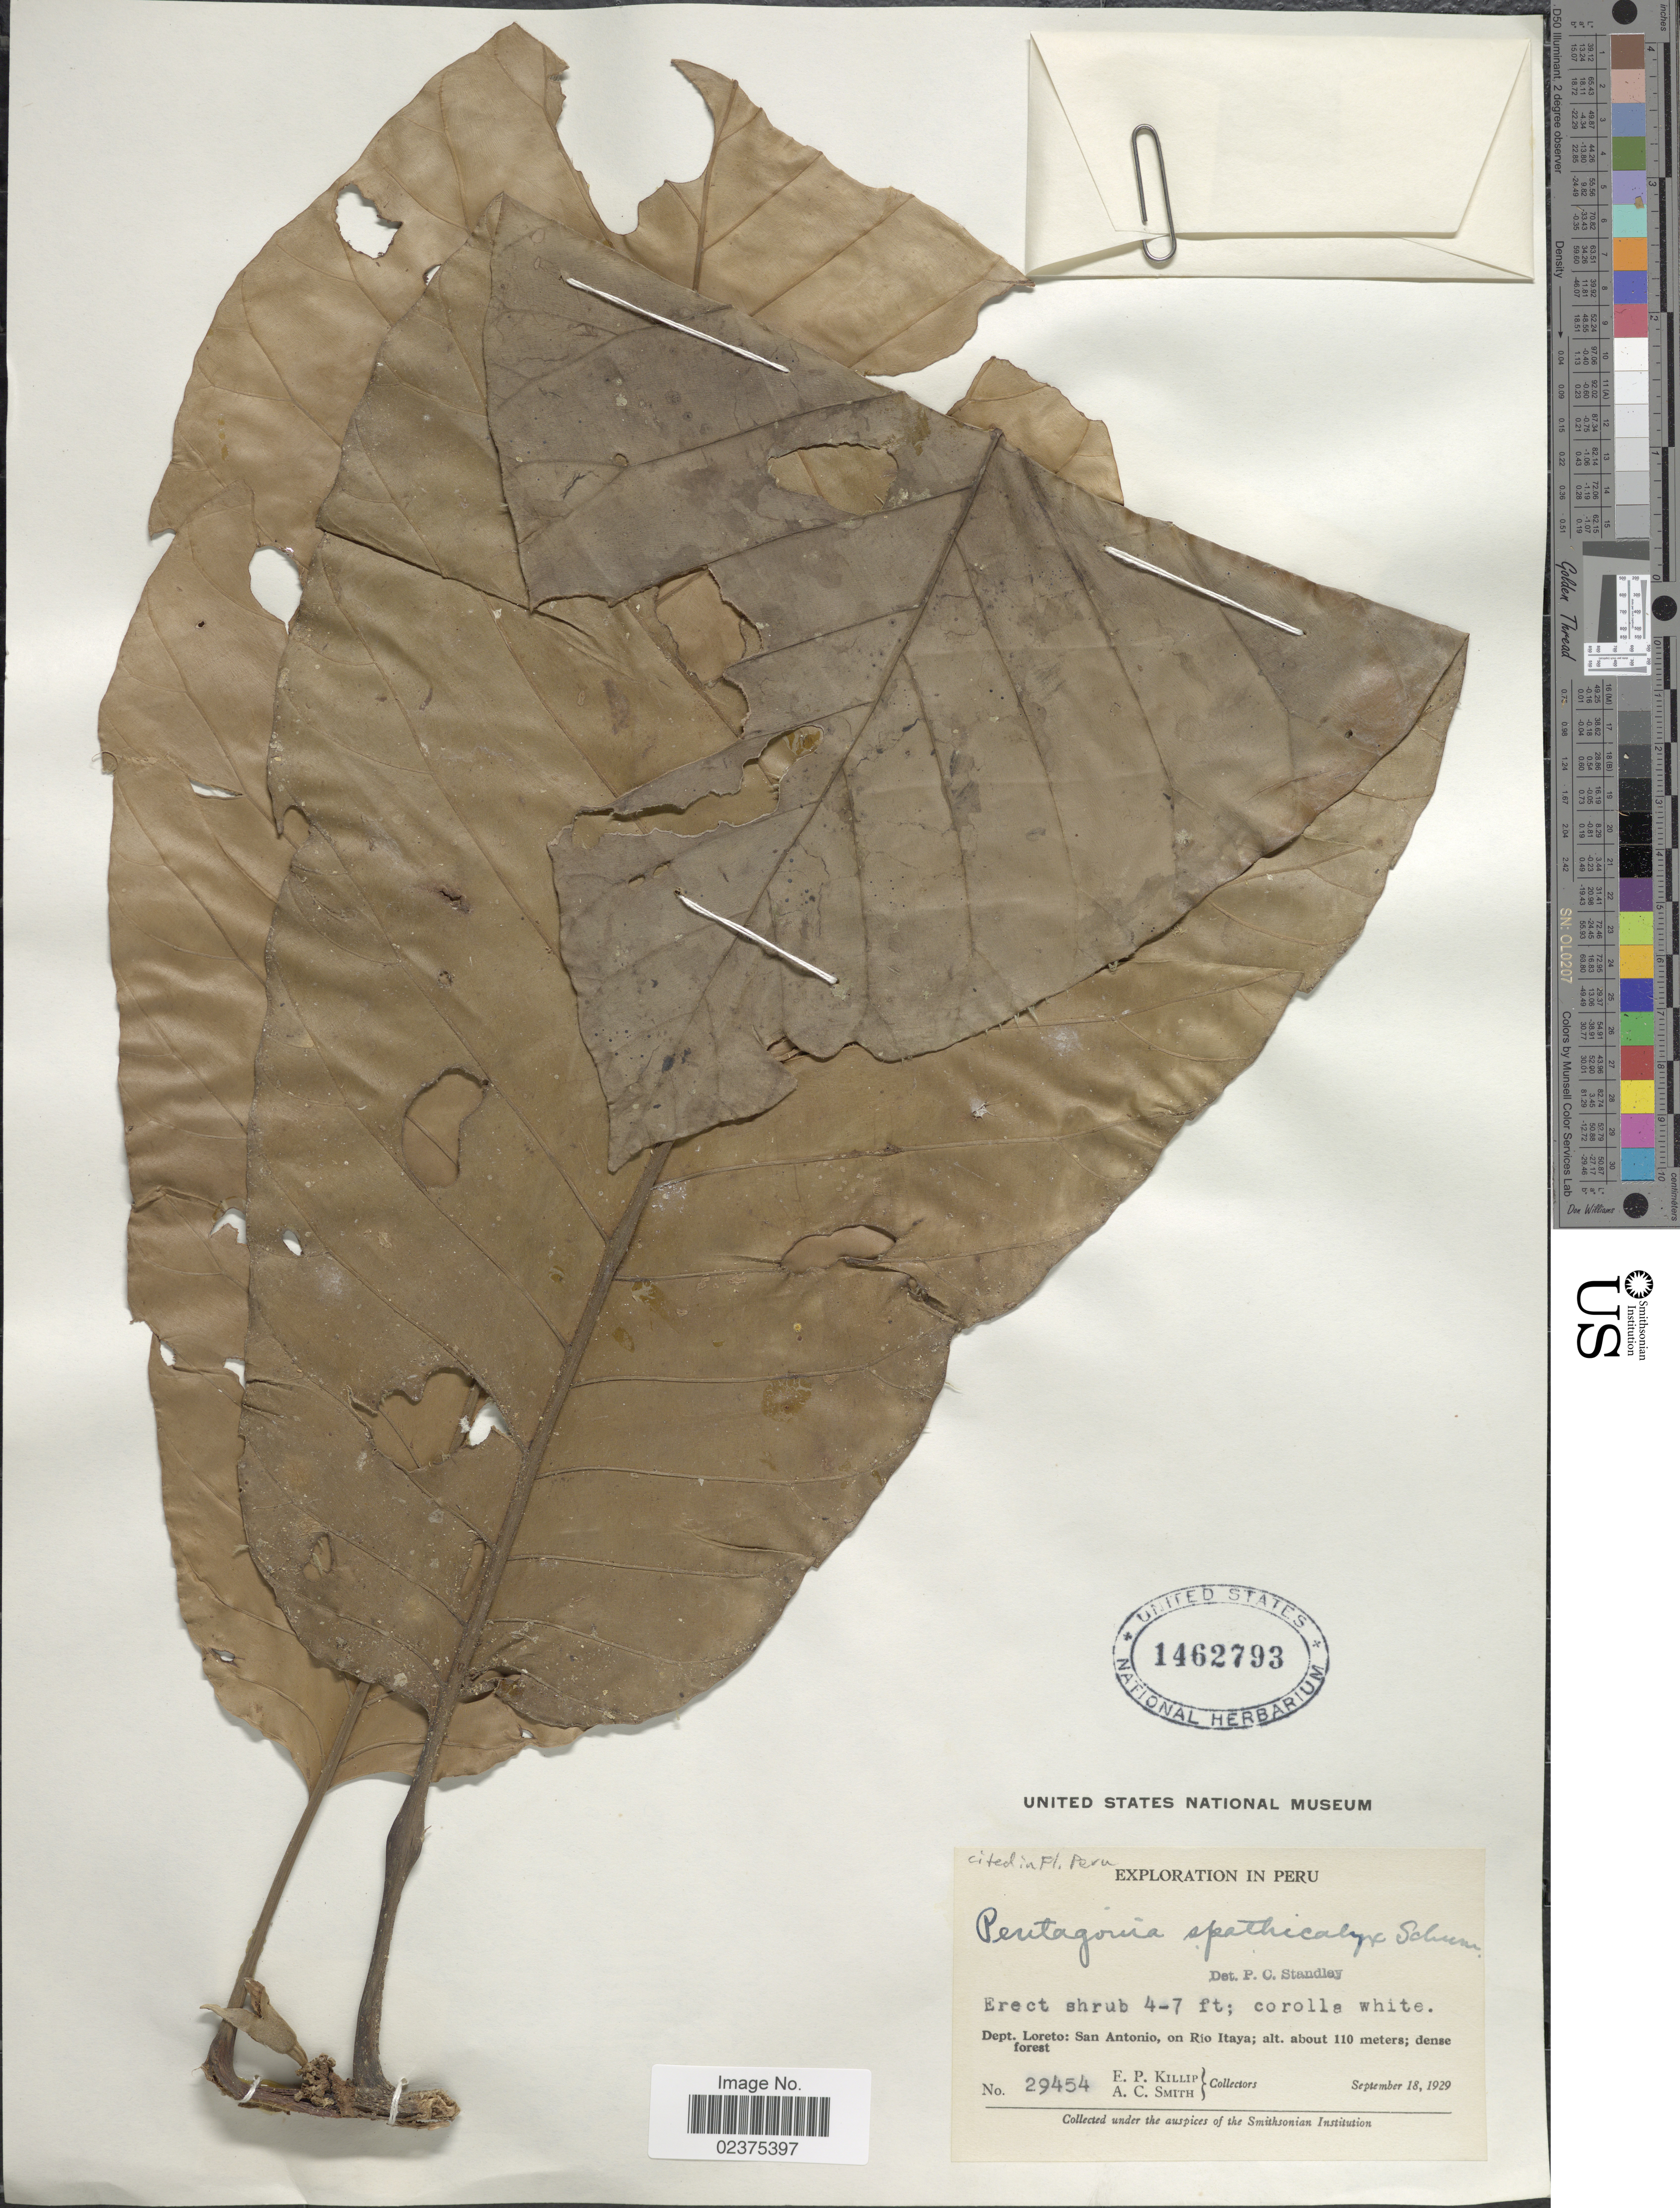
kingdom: Plantae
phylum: Tracheophyta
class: Magnoliopsida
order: Gentianales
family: Rubiaceae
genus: Pentagonia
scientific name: Pentagonia spathicalyx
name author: K. Schum.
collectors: E. P. Killip & A. C. Smith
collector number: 29454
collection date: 1929-09-18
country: Peru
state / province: Loreto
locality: Dept. Loreto, San Antonio, on Rio Itaya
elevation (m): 110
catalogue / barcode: US 1462793